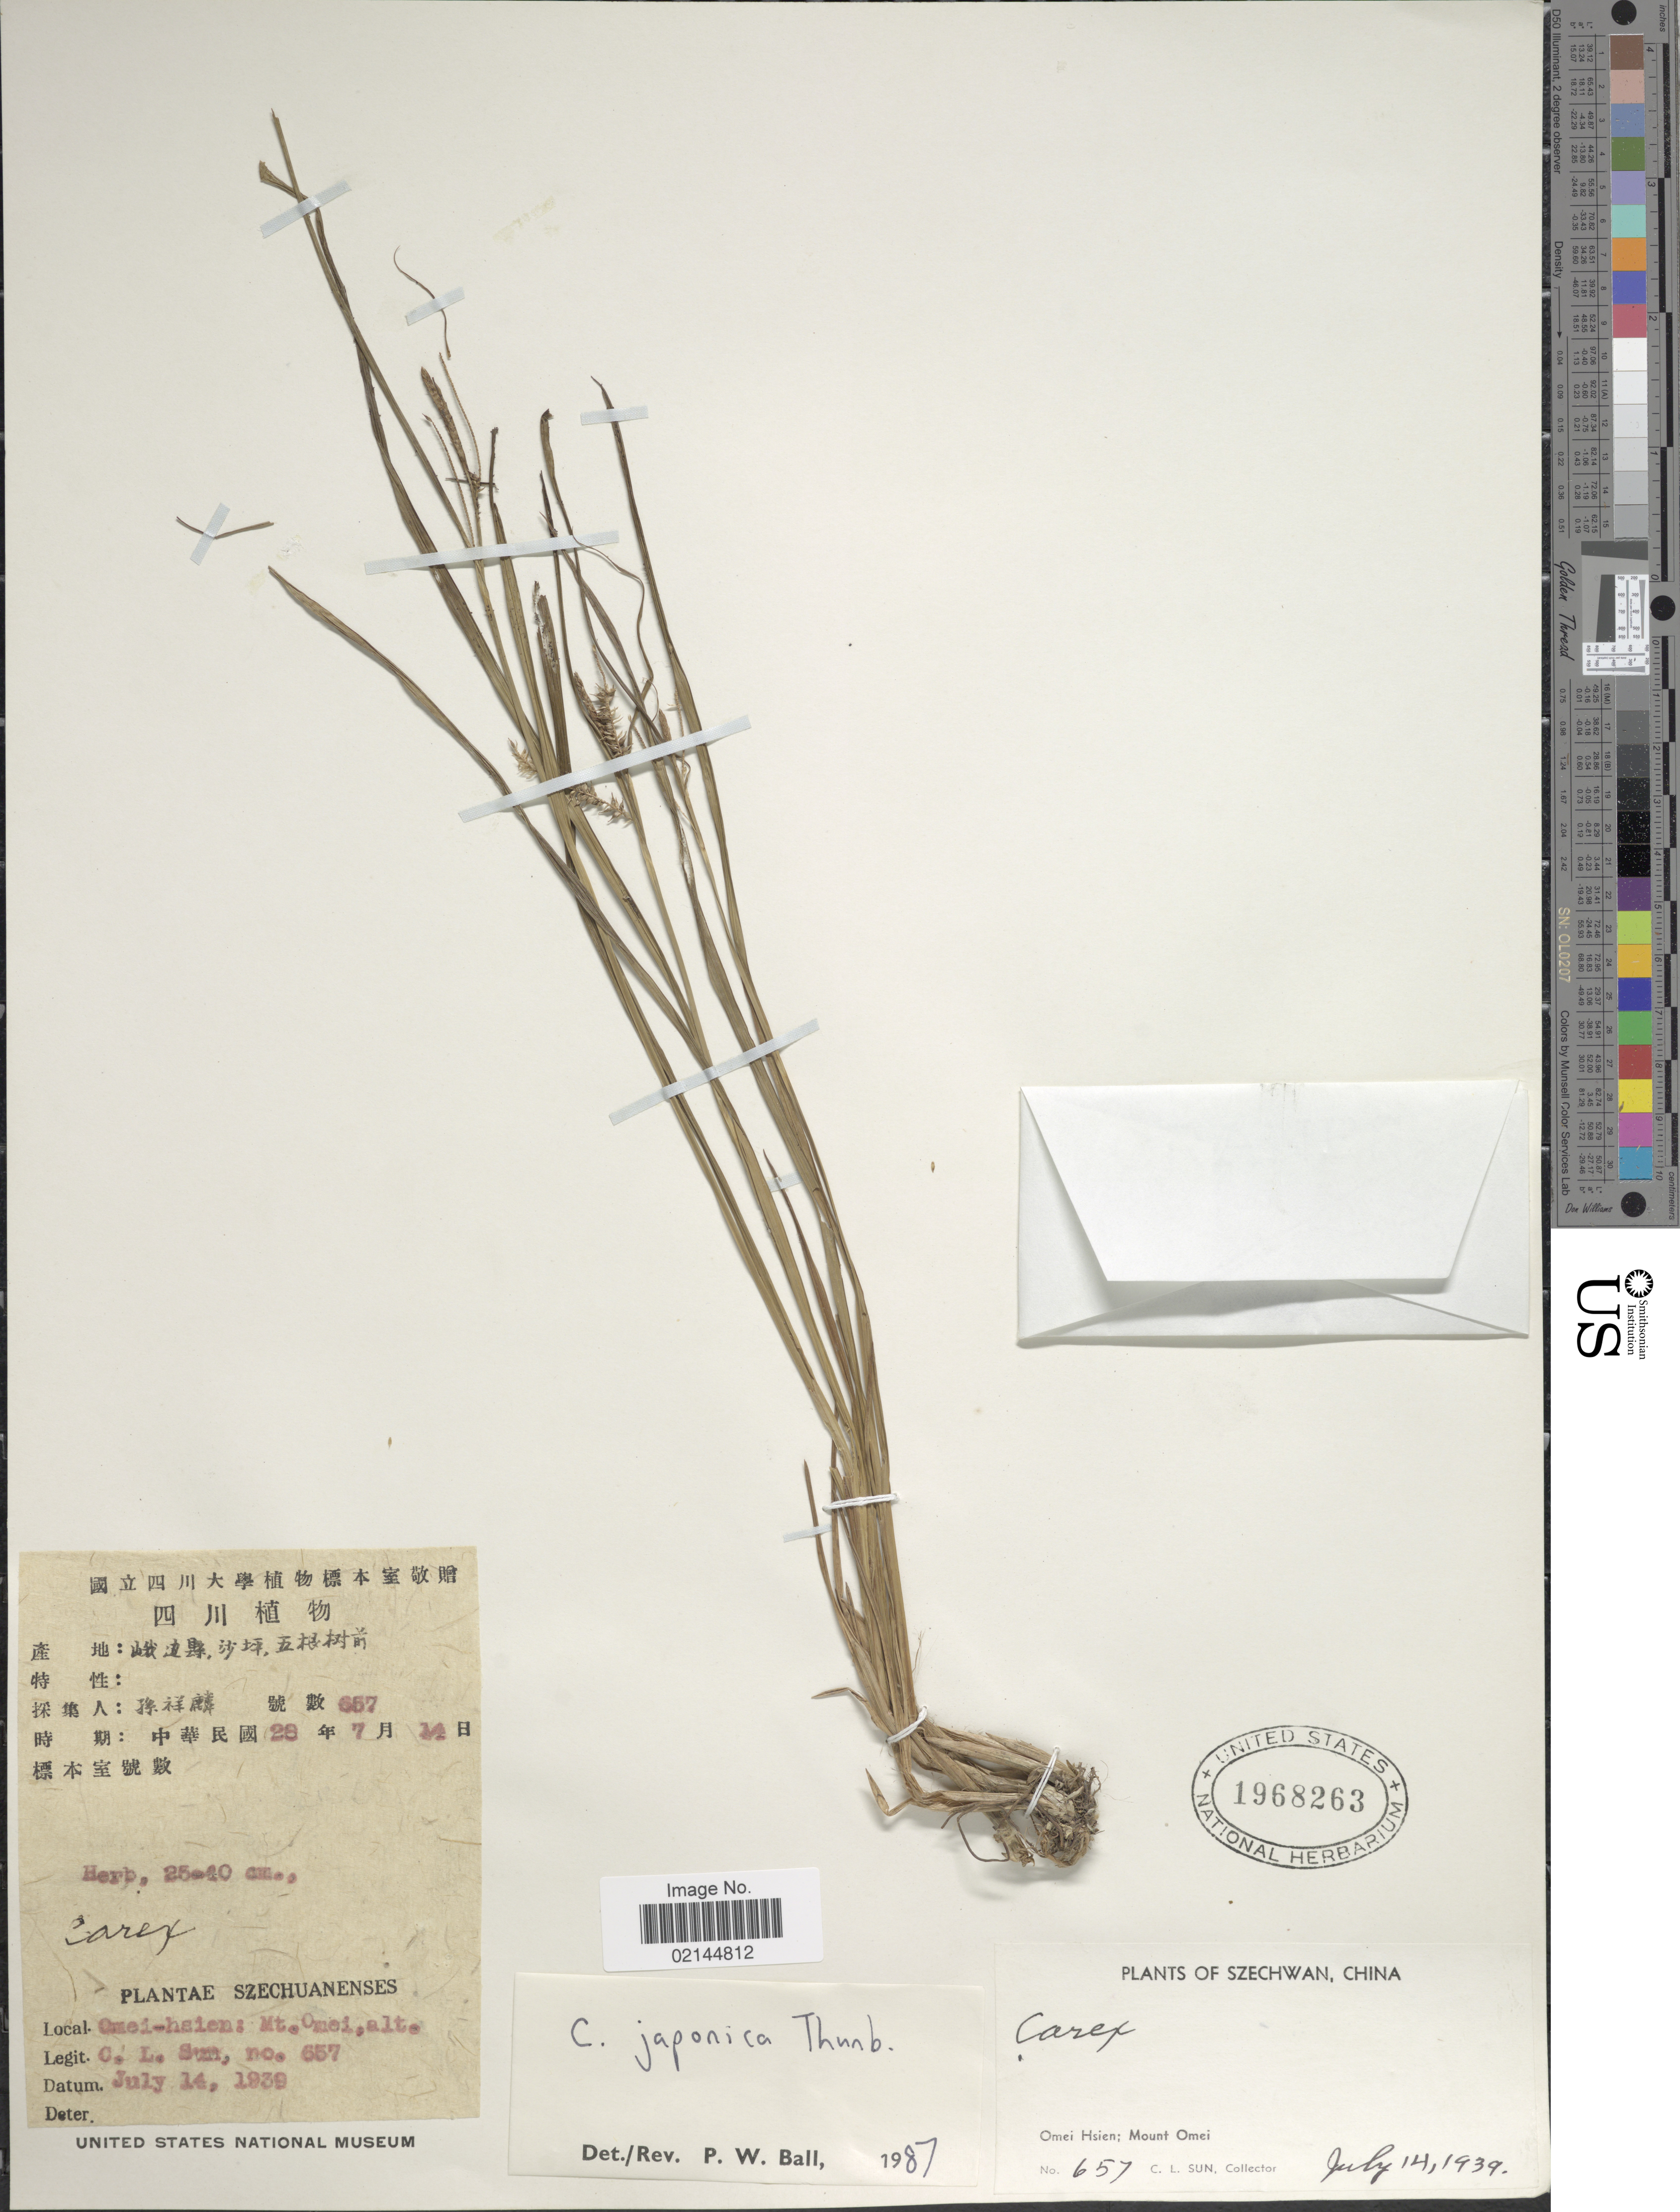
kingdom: Plantae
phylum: Tracheophyta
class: Liliopsida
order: Poales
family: Cyperaceae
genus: Carex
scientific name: Carex japonica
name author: Thunb.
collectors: C. Sun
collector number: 657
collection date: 1939-07-14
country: China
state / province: Sichuan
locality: Szechwan, China. Omei hsien; Mount Omei.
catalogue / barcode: US 1968263